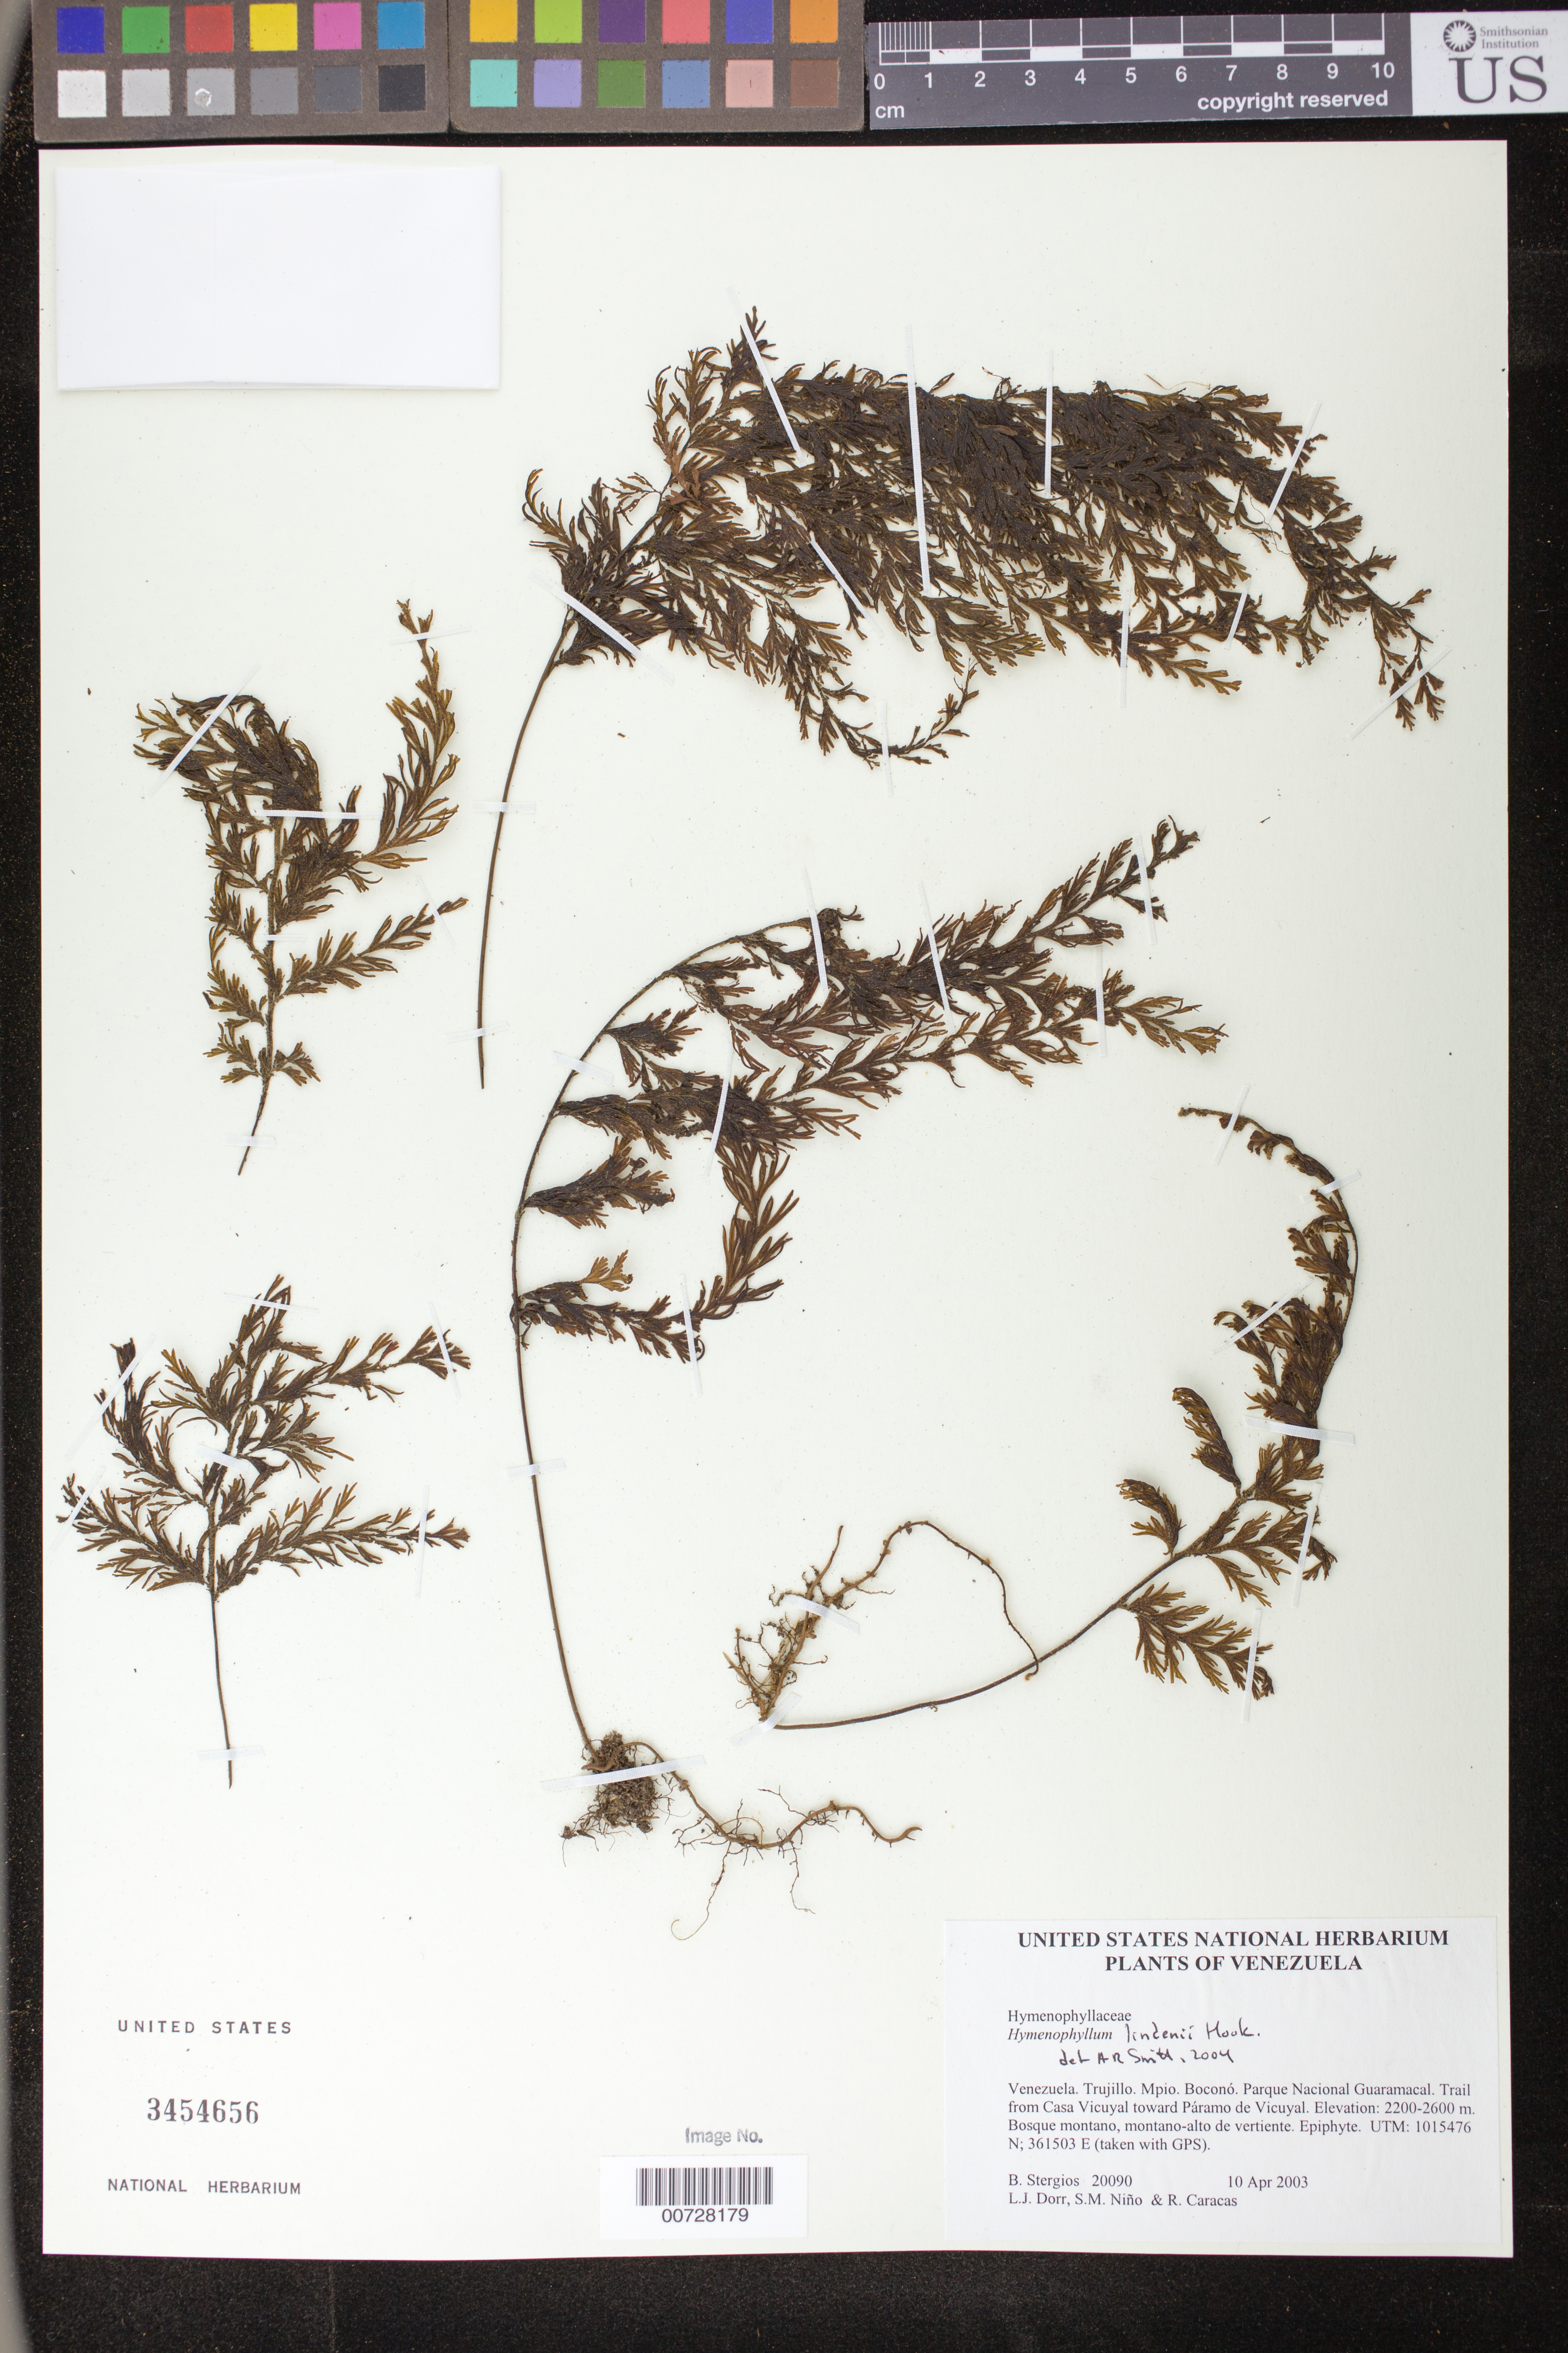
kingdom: Plantae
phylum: Tracheophyta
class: Polypodiopsida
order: Hymenophyllales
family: Hymenophyllaceae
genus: Hymenophyllum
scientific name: Hymenophyllum lindenii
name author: Hook.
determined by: Smith, Alan R., (UC)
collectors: B. G. Stergios, L. J. Dorr, S. M. Niño & R. Caracas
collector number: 20090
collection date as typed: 10 Apr 2003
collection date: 2003-04-10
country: Venezuela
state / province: Trujillo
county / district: Boconó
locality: Parque Nacional Guaramacal. Trail from Casa Vicuyal toward Páramo de Vicuyal.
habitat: Bosque montano, montano-alto de vertiente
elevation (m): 2200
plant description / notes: PORT, UC, US, VEN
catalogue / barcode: US 3454656